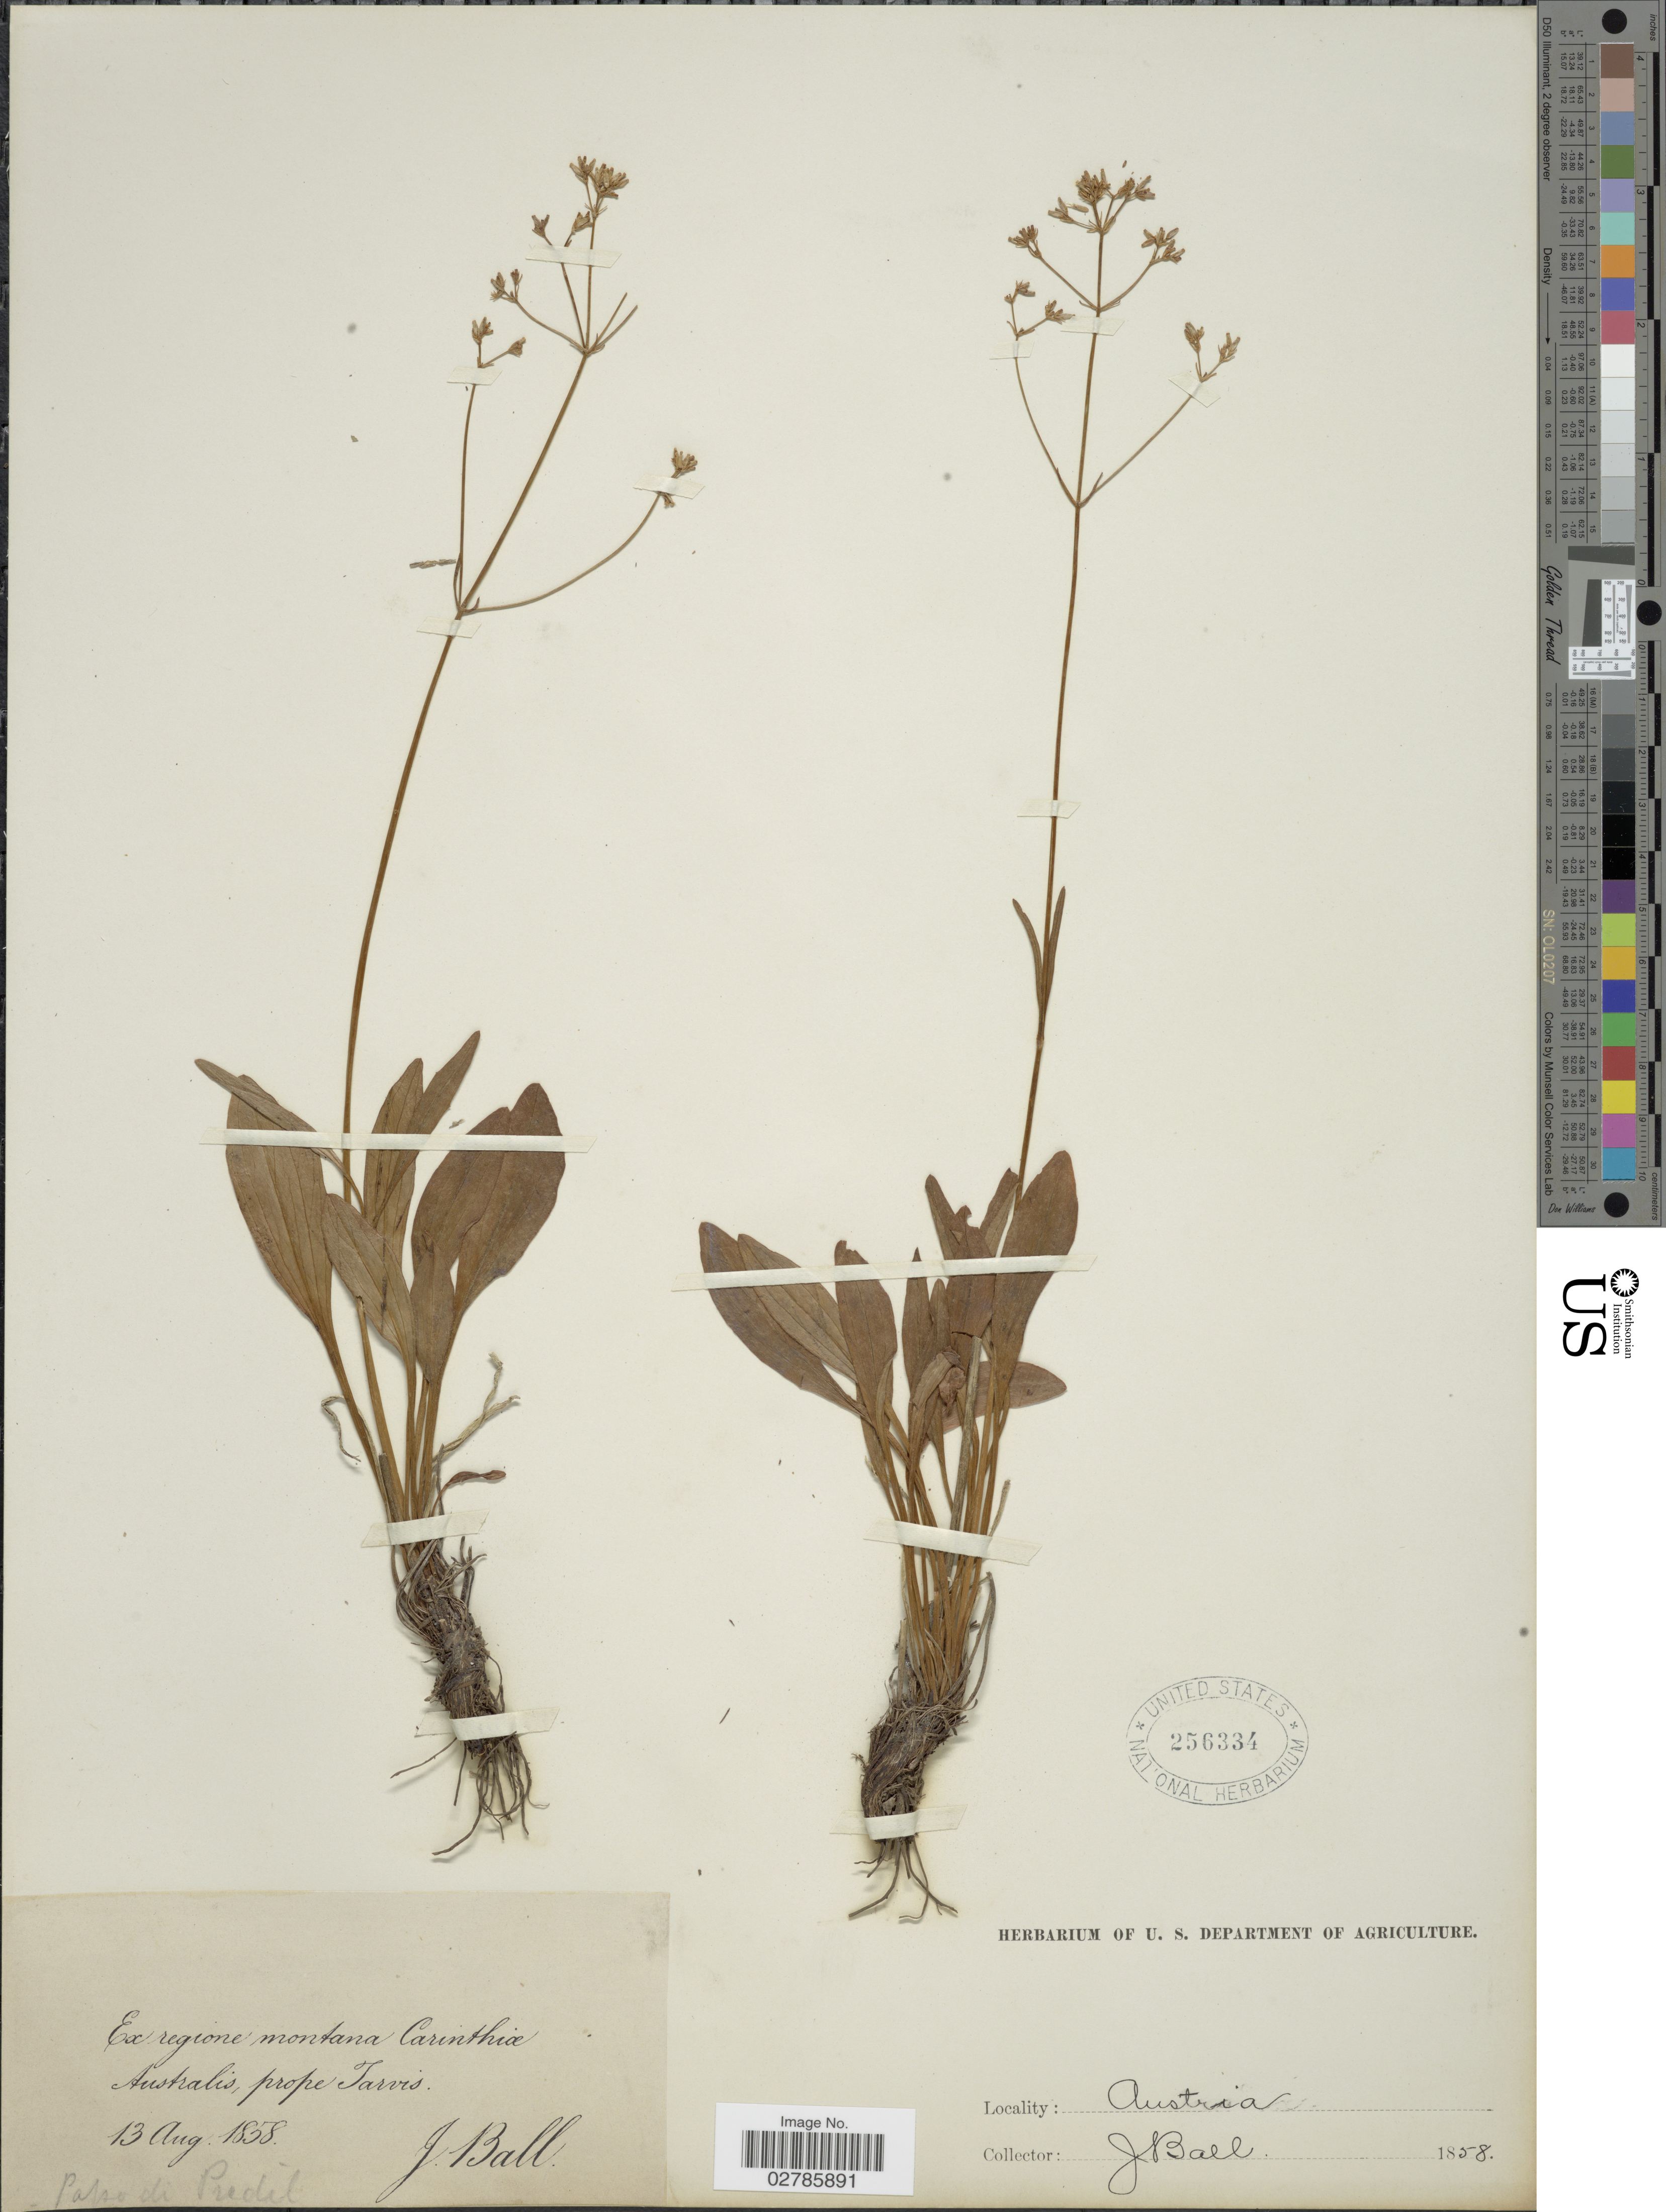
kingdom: Plantae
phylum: Tracheophyta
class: Magnoliopsida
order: Dipsacales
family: Caprifoliaceae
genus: Valeriana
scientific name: Valeriana sp.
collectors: J. Ball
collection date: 1858-08-13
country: Austria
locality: Ex regione montana Carinthia Australis, prope Tarvis. Passo di Predil.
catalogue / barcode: US 256334